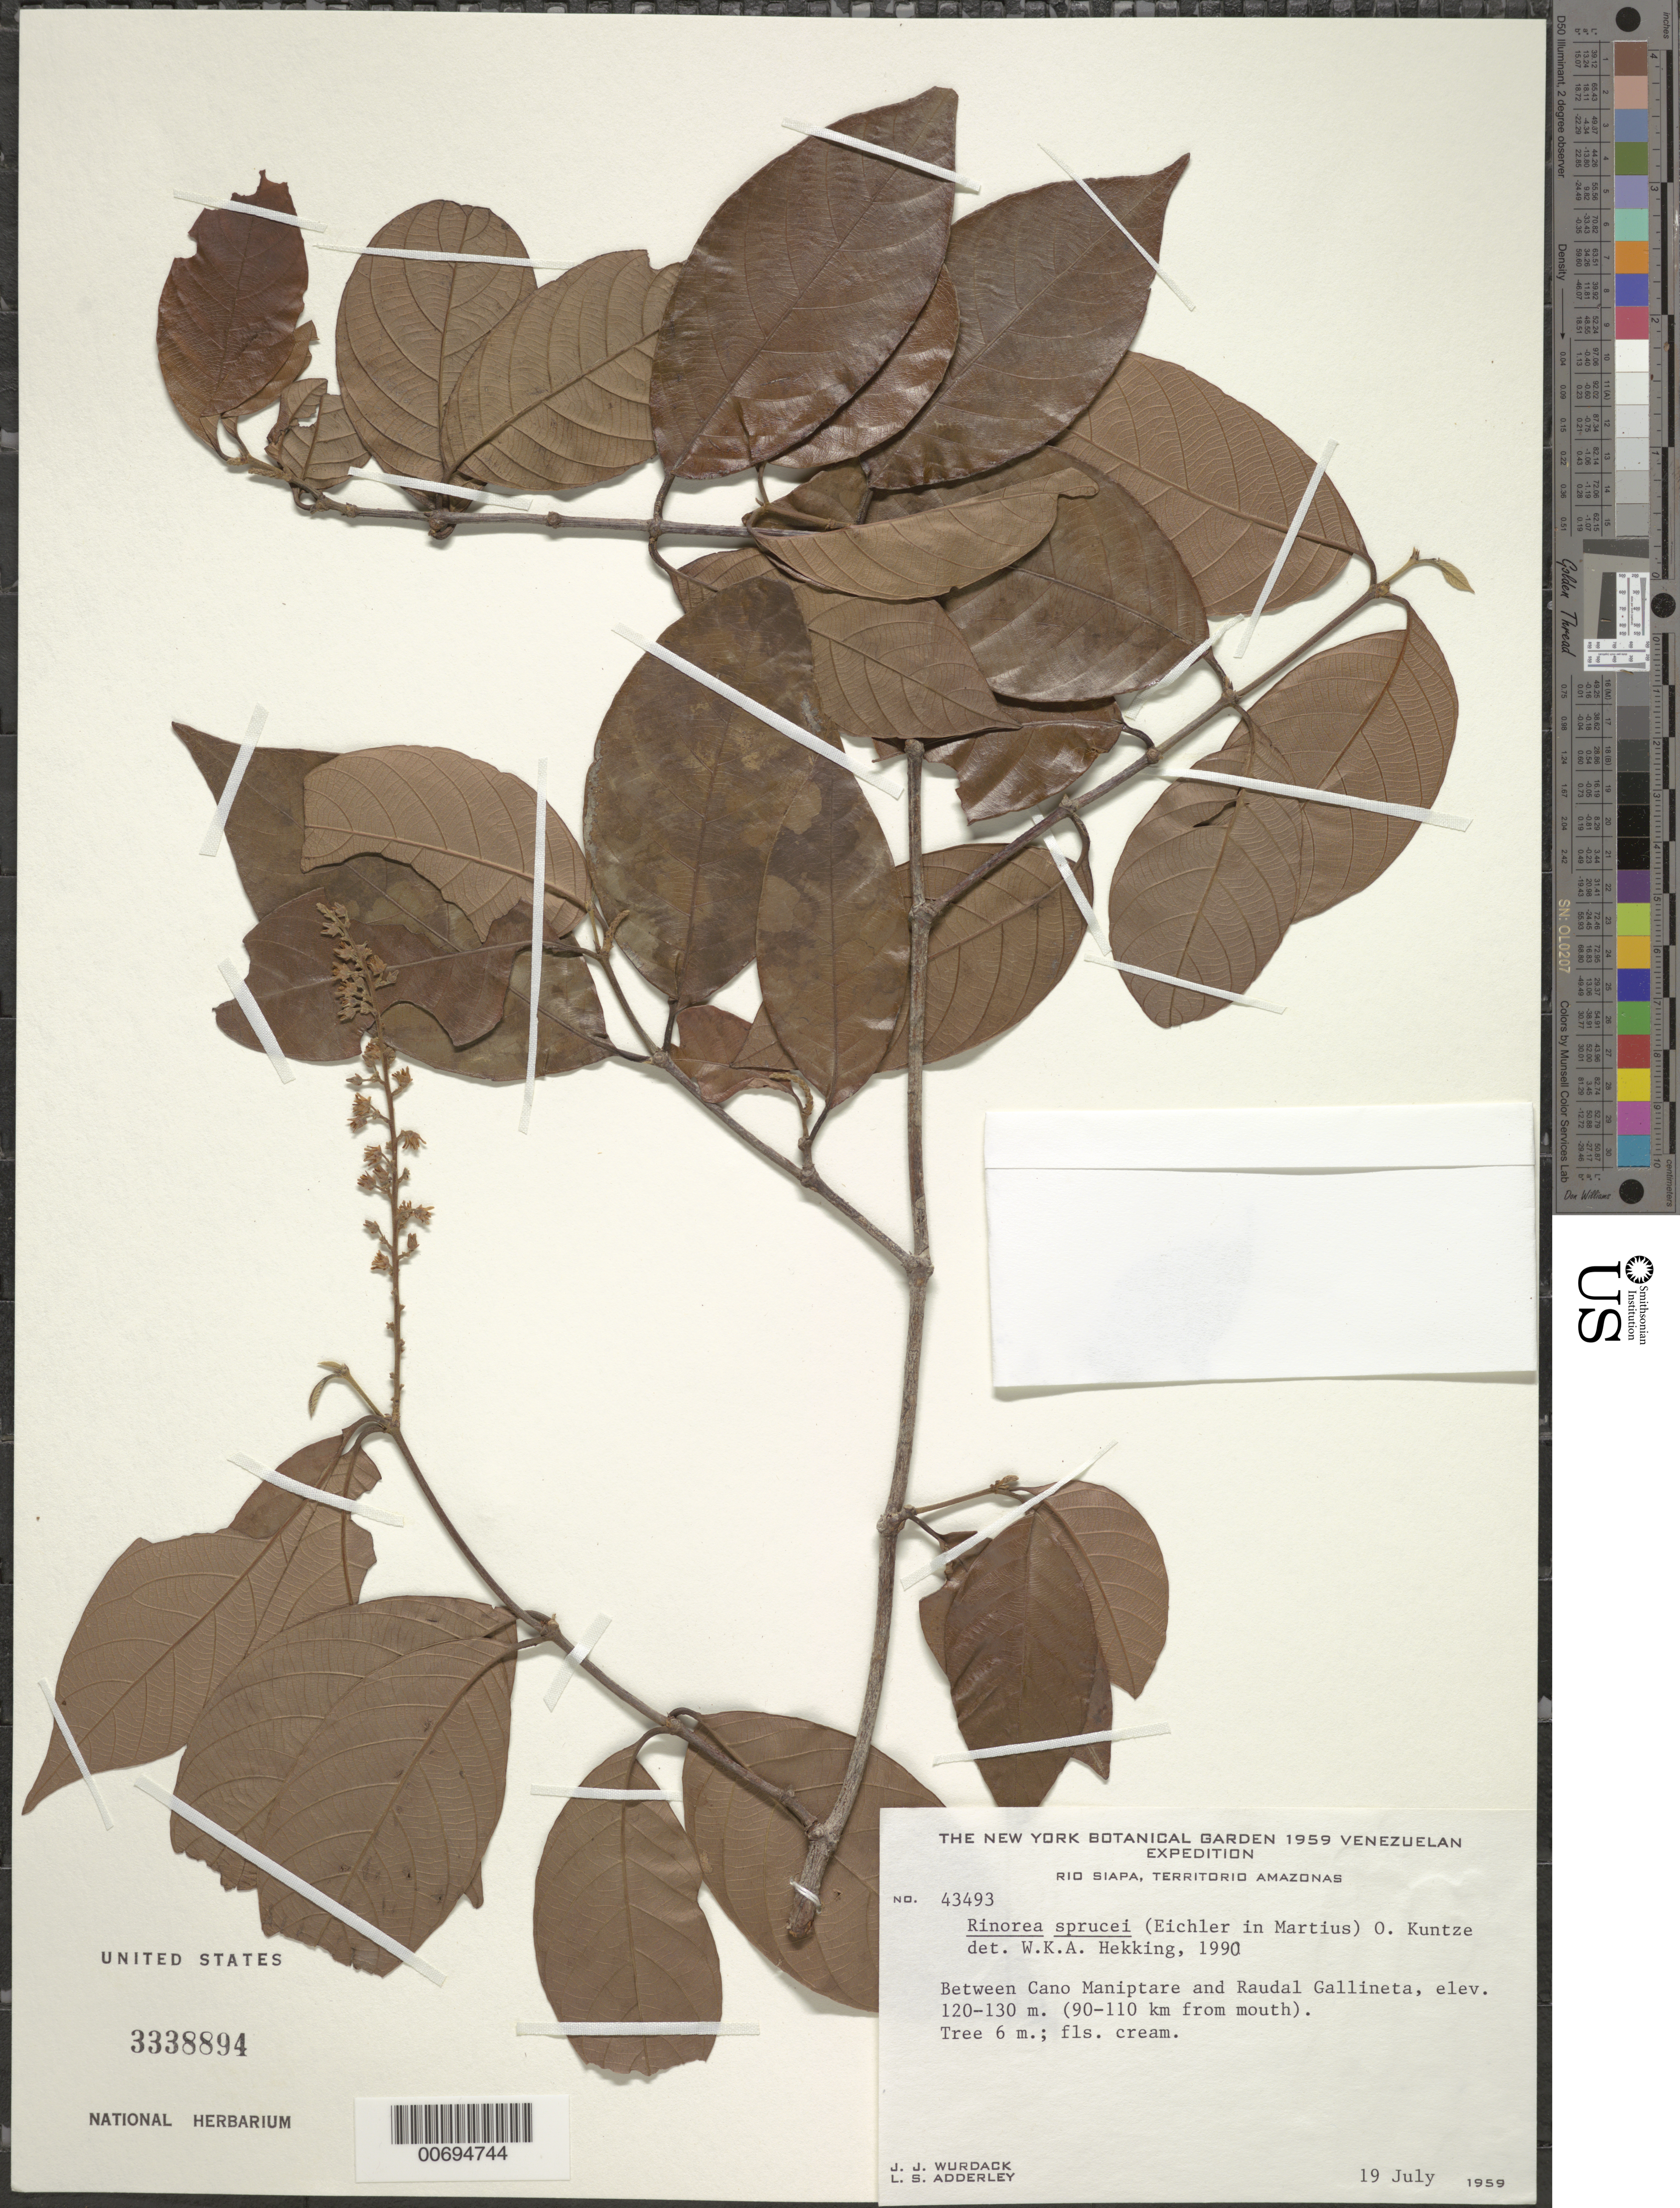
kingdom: Plantae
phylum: Tracheophyta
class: Magnoliopsida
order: Malpighiales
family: Violaceae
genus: Rinorea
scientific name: Rinorea sprucei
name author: (Eichler) Kuntze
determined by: Hekking, W. H. A.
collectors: J. J. Wurdack & L. S. Adderley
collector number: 43493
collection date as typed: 19-Jul-59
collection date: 1959-07-19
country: Venezuela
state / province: Amazonas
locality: Río Siapa, between Caño Manipitare and Raudal Gallineta (90-110 river km from mouth)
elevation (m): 120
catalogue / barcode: US 3338894